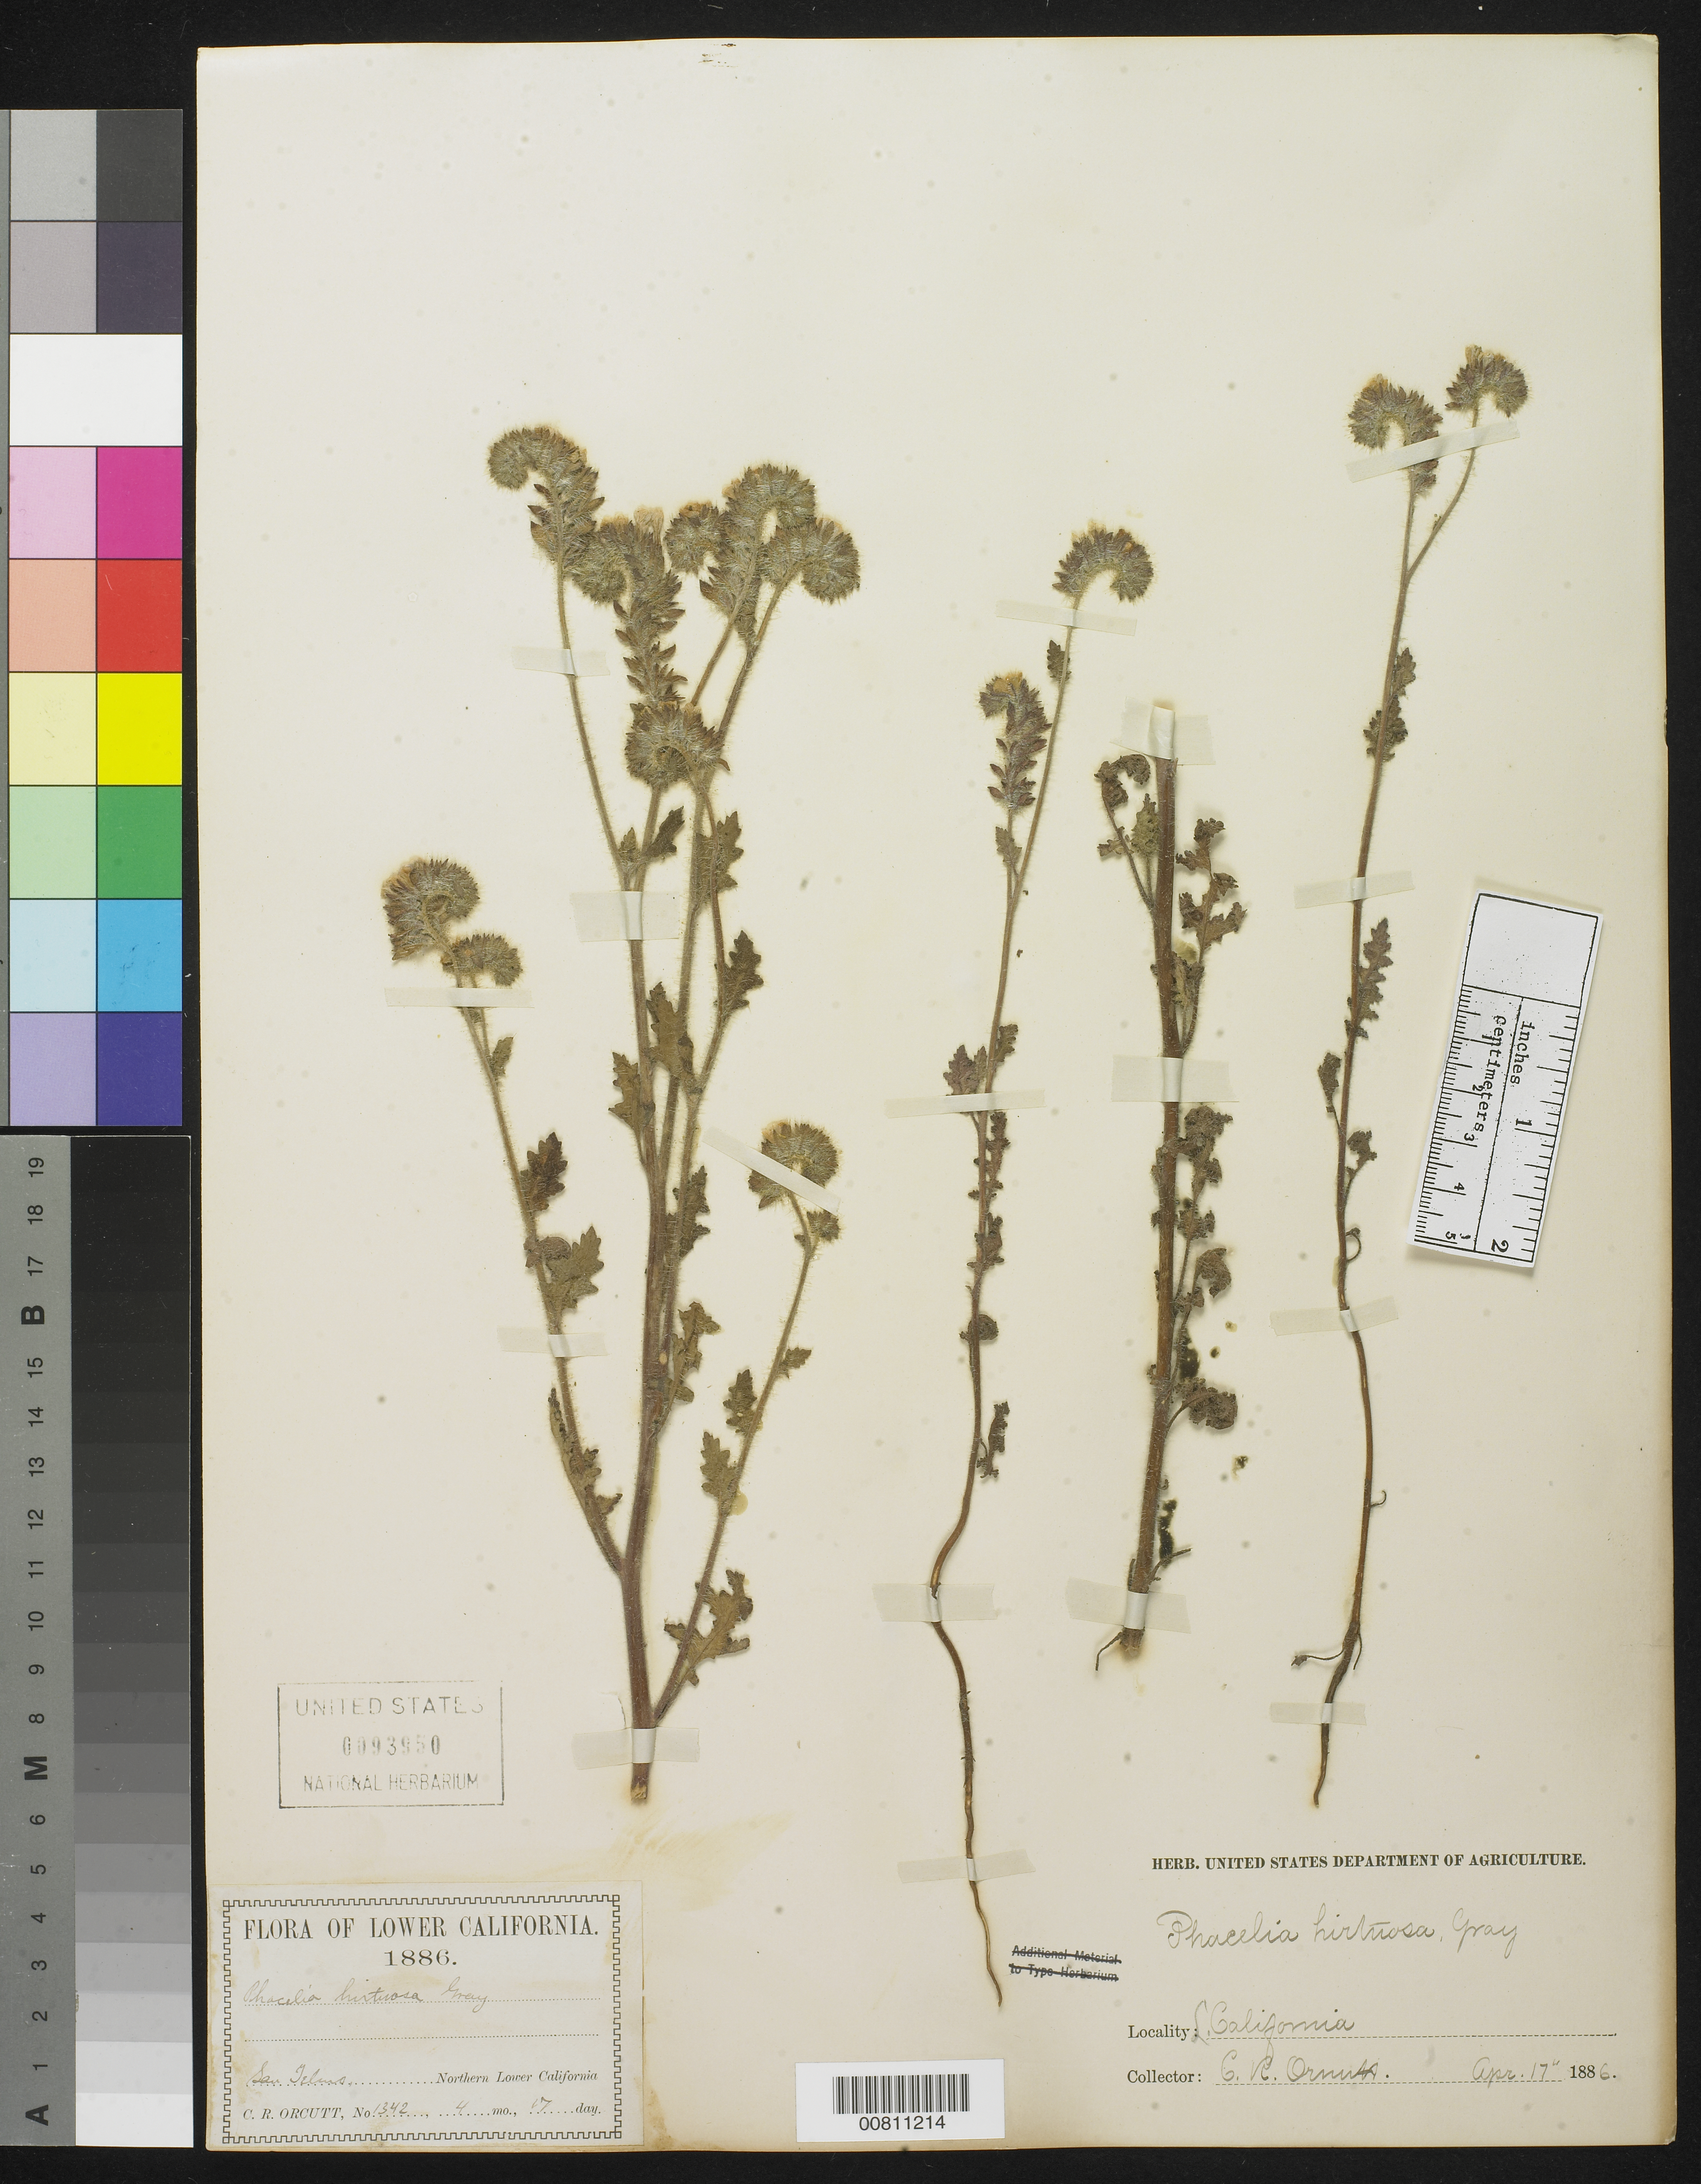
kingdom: Plantae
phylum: Tracheophyta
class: Magnoliopsida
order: Boraginales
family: Hydrophyllaceae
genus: Phacelia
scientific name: Phacelia hirtuosa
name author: A. Gray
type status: Type Collection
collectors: C. R. Orcutt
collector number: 1342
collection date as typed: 17 Apr 1886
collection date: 1886-04-17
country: Mexico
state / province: Baja California Norte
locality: San Telmo, Northern Lower California.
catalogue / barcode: US 93950